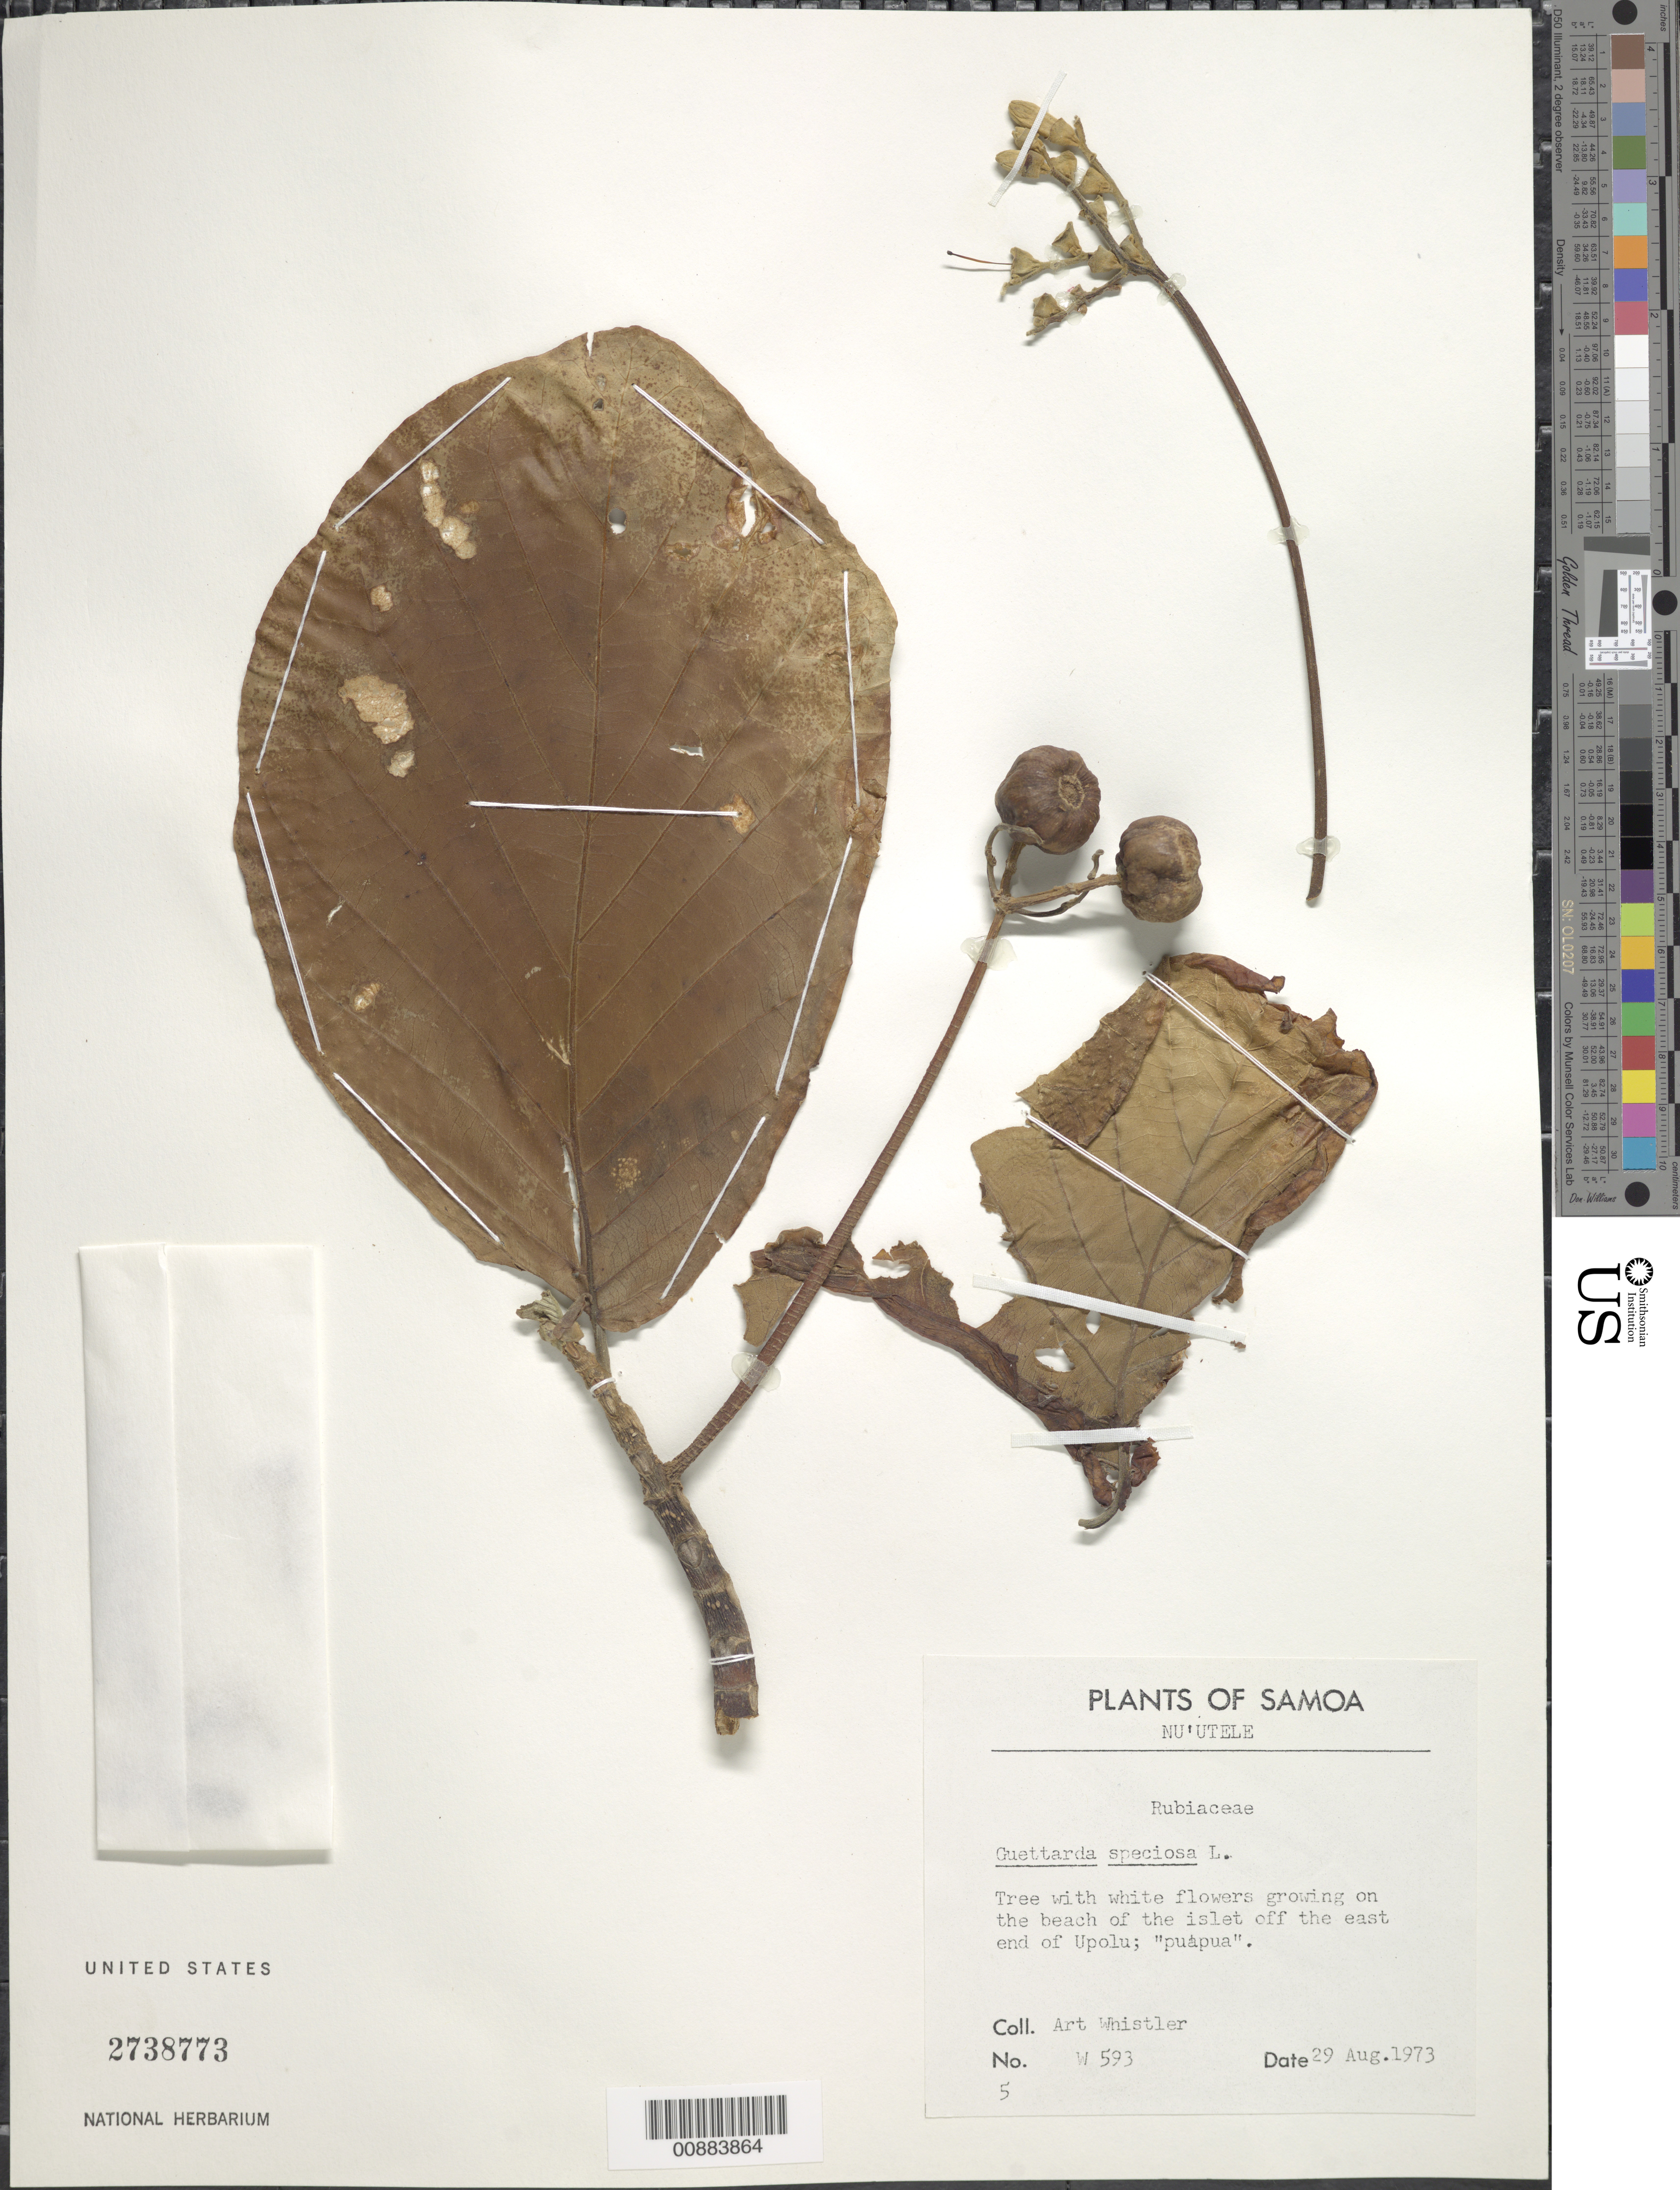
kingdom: Plantae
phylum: Tracheophyta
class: Magnoliopsida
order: Gentianales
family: Rubiaceae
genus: Guettarda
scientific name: Guettarda speciosa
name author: L.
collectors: A. Whistler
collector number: W 593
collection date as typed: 29 Aug 1973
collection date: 1973-08-29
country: Samoa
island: Upolu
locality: Islet off the east end of 'Upolu.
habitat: Growing on the beach.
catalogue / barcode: US 2738773